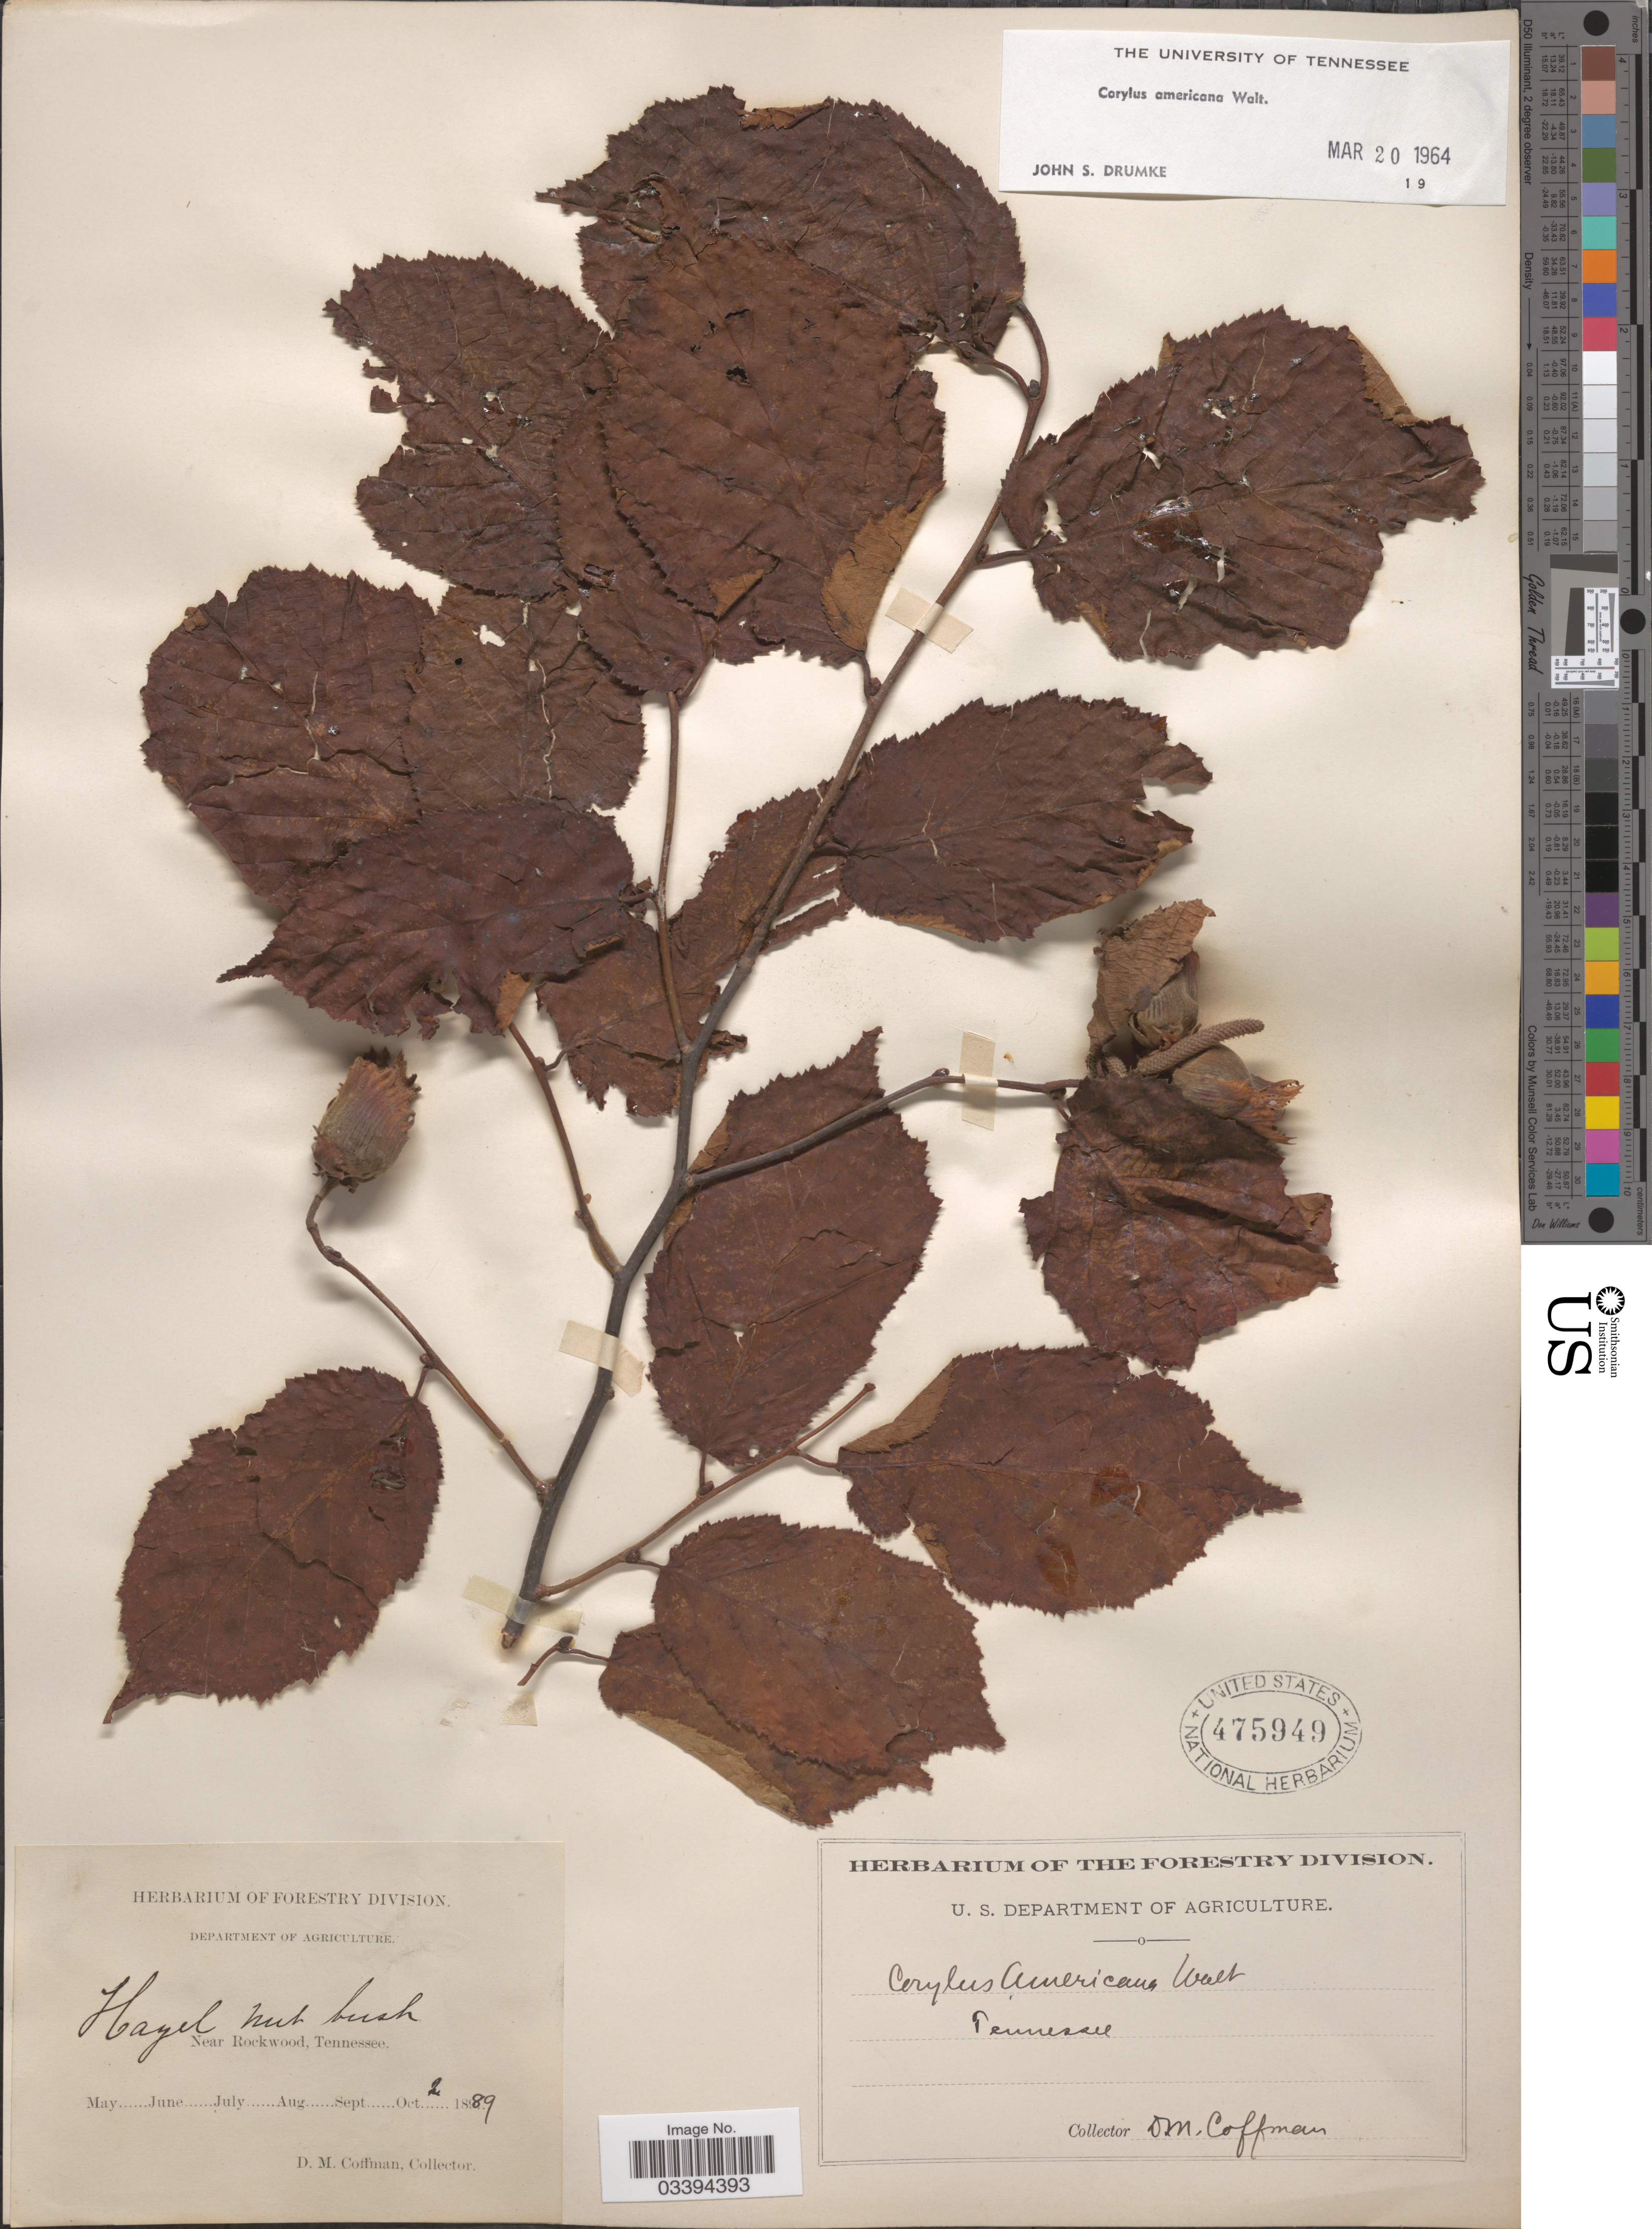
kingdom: Plantae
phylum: Tracheophyta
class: Magnoliopsida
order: Fagales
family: Betulaceae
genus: Corylus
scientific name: Corylus americana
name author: Walter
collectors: D. M. Coffman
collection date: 1889-10-02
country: United States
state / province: Tennessee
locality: Near Rockwood.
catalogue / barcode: US 475949